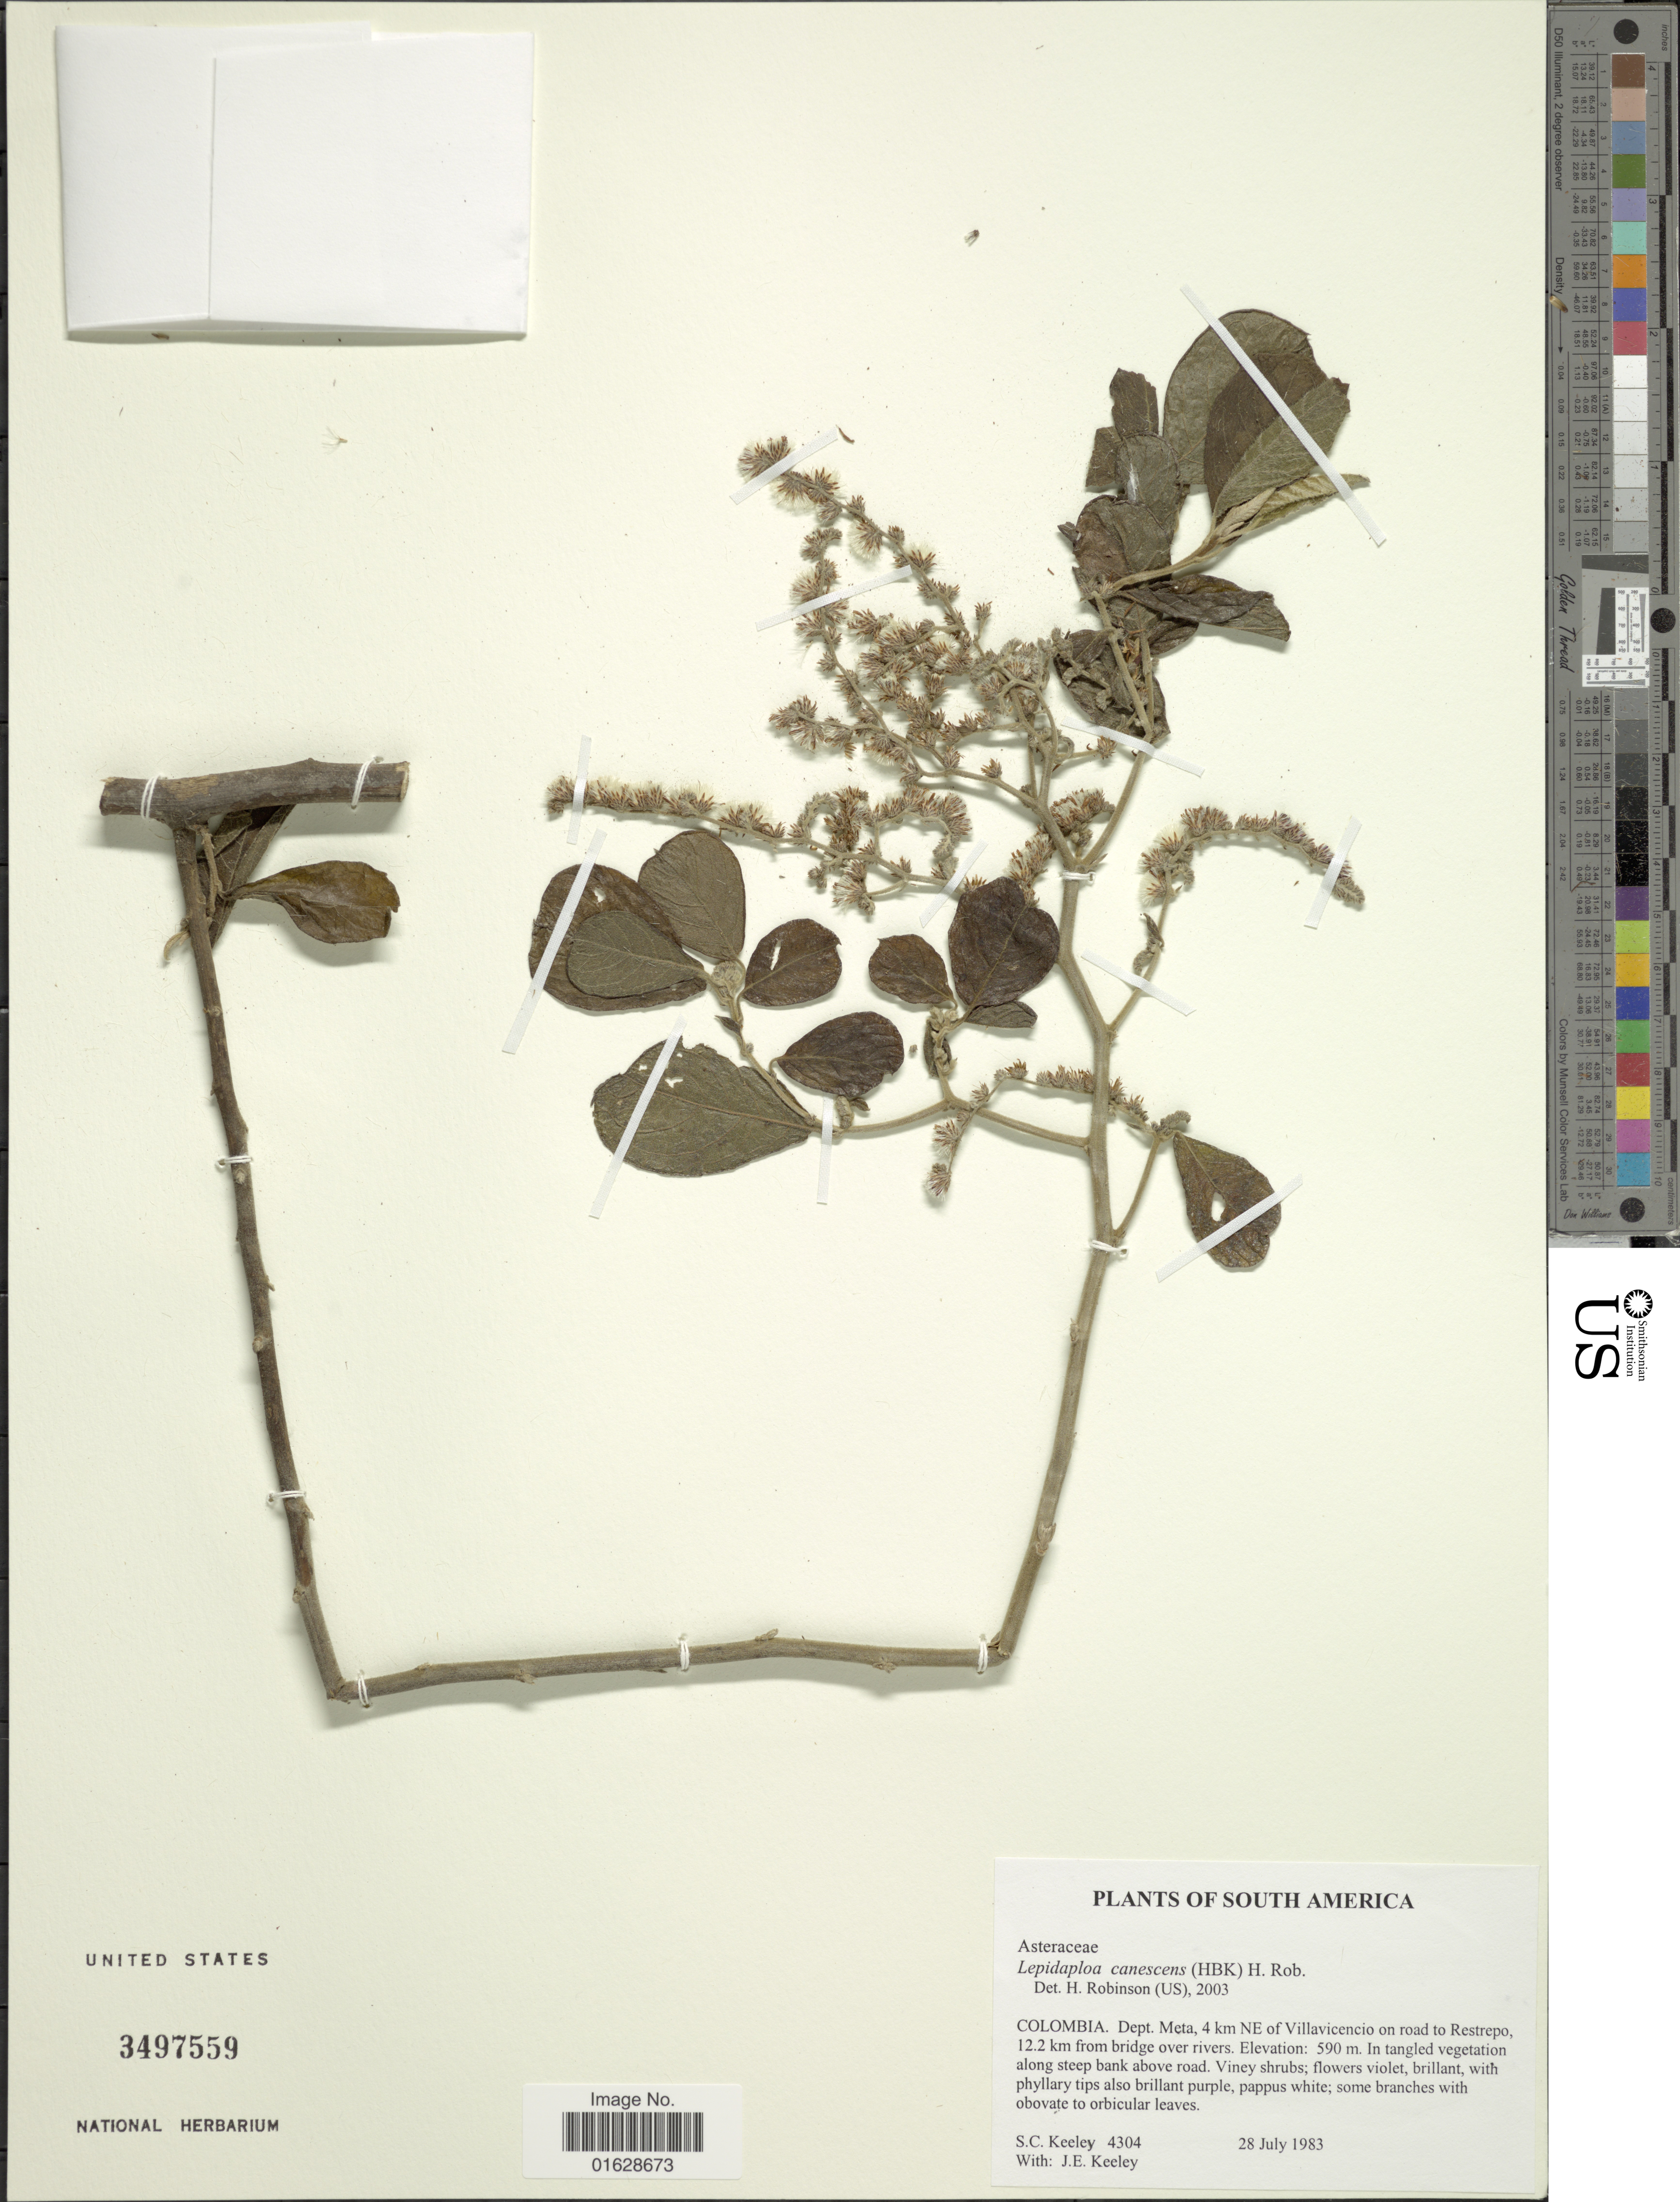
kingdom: Plantae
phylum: Tracheophyta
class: Magnoliopsida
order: Asterales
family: Asteraceae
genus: Lepidaploa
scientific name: Lepidaploa canescens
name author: (Kunth) H. Rob.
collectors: S. C. Keeley & J. E. Keeley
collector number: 4304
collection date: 1983-07-28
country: Colombia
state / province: Meta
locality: Colombia. Dept. Meta, 4 km NE of Villavicencio on road to Restrepo, 12.2 km from bridge over rivers. In tangled vegetation along steep bank above road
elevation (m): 590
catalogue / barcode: US 3497559